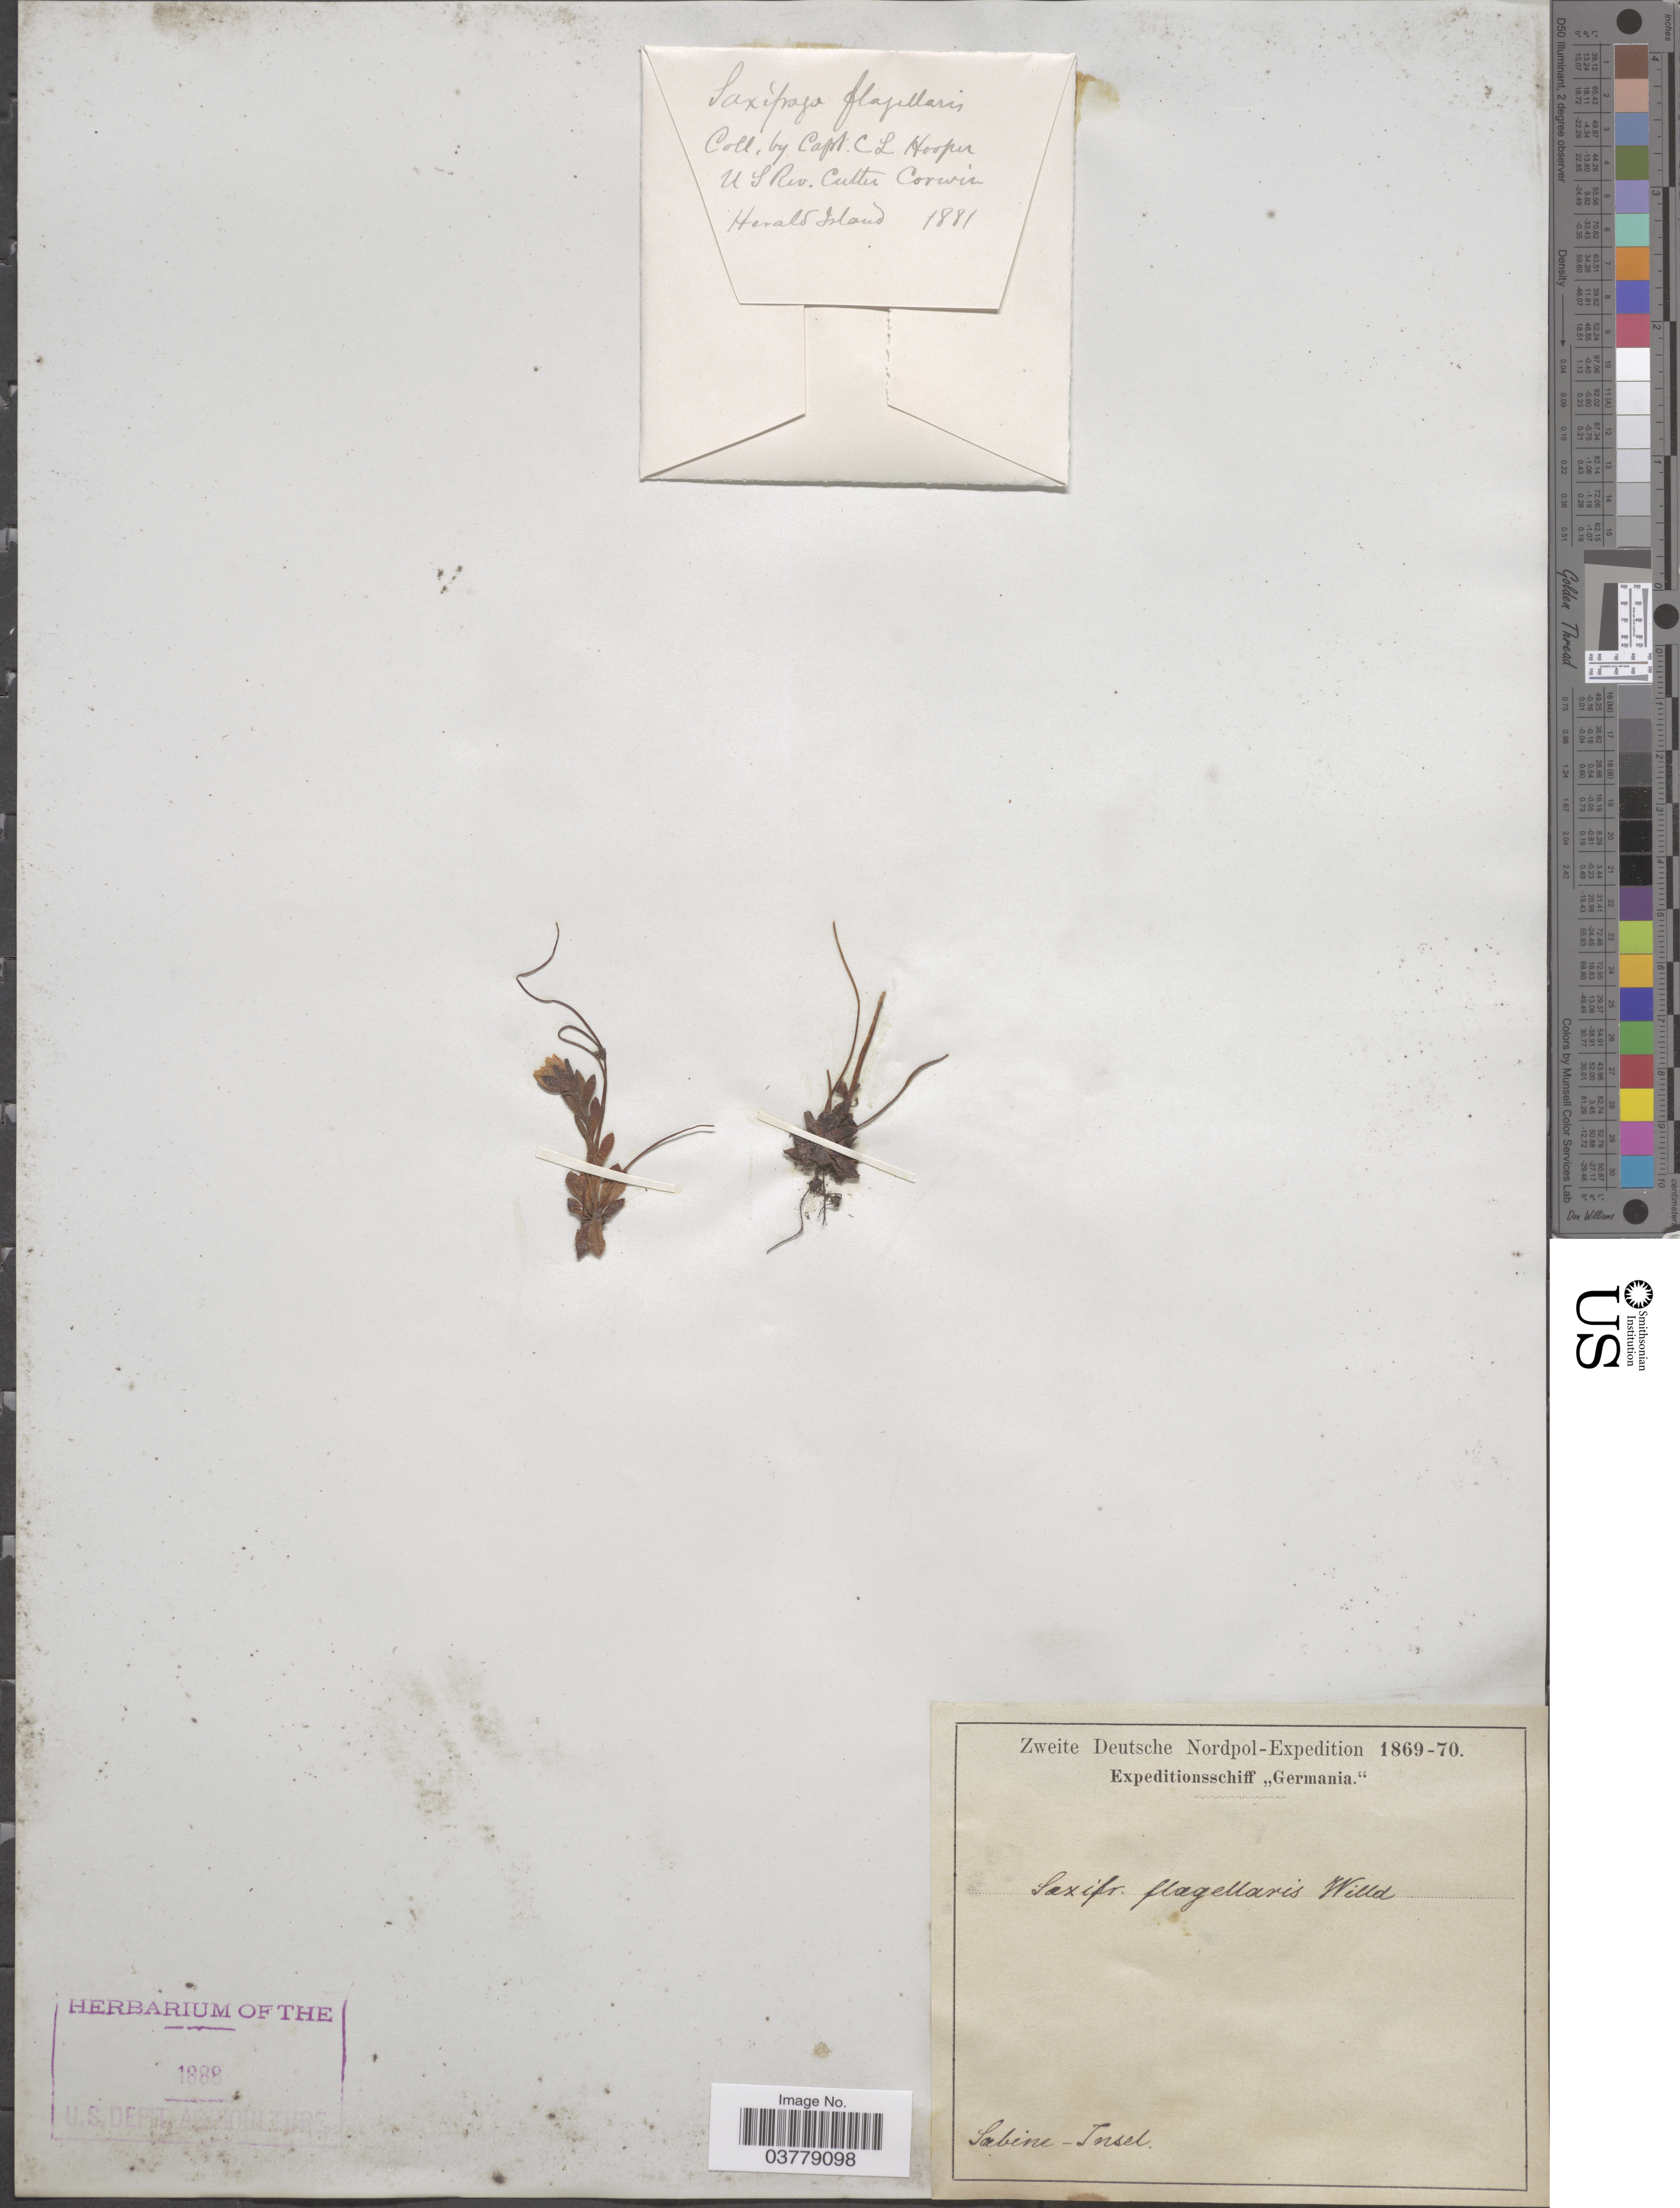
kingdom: Plantae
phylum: Tracheophyta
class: Magnoliopsida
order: Saxifragales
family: Saxifragaceae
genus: Saxifraga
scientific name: Saxifraga flagellaris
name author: Willd. ex Sternb.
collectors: C. Hooper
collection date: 1881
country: Russian Federation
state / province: Chukotka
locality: Herald Island. Zweite Deutsche Nordpol. Sabine-Insel.